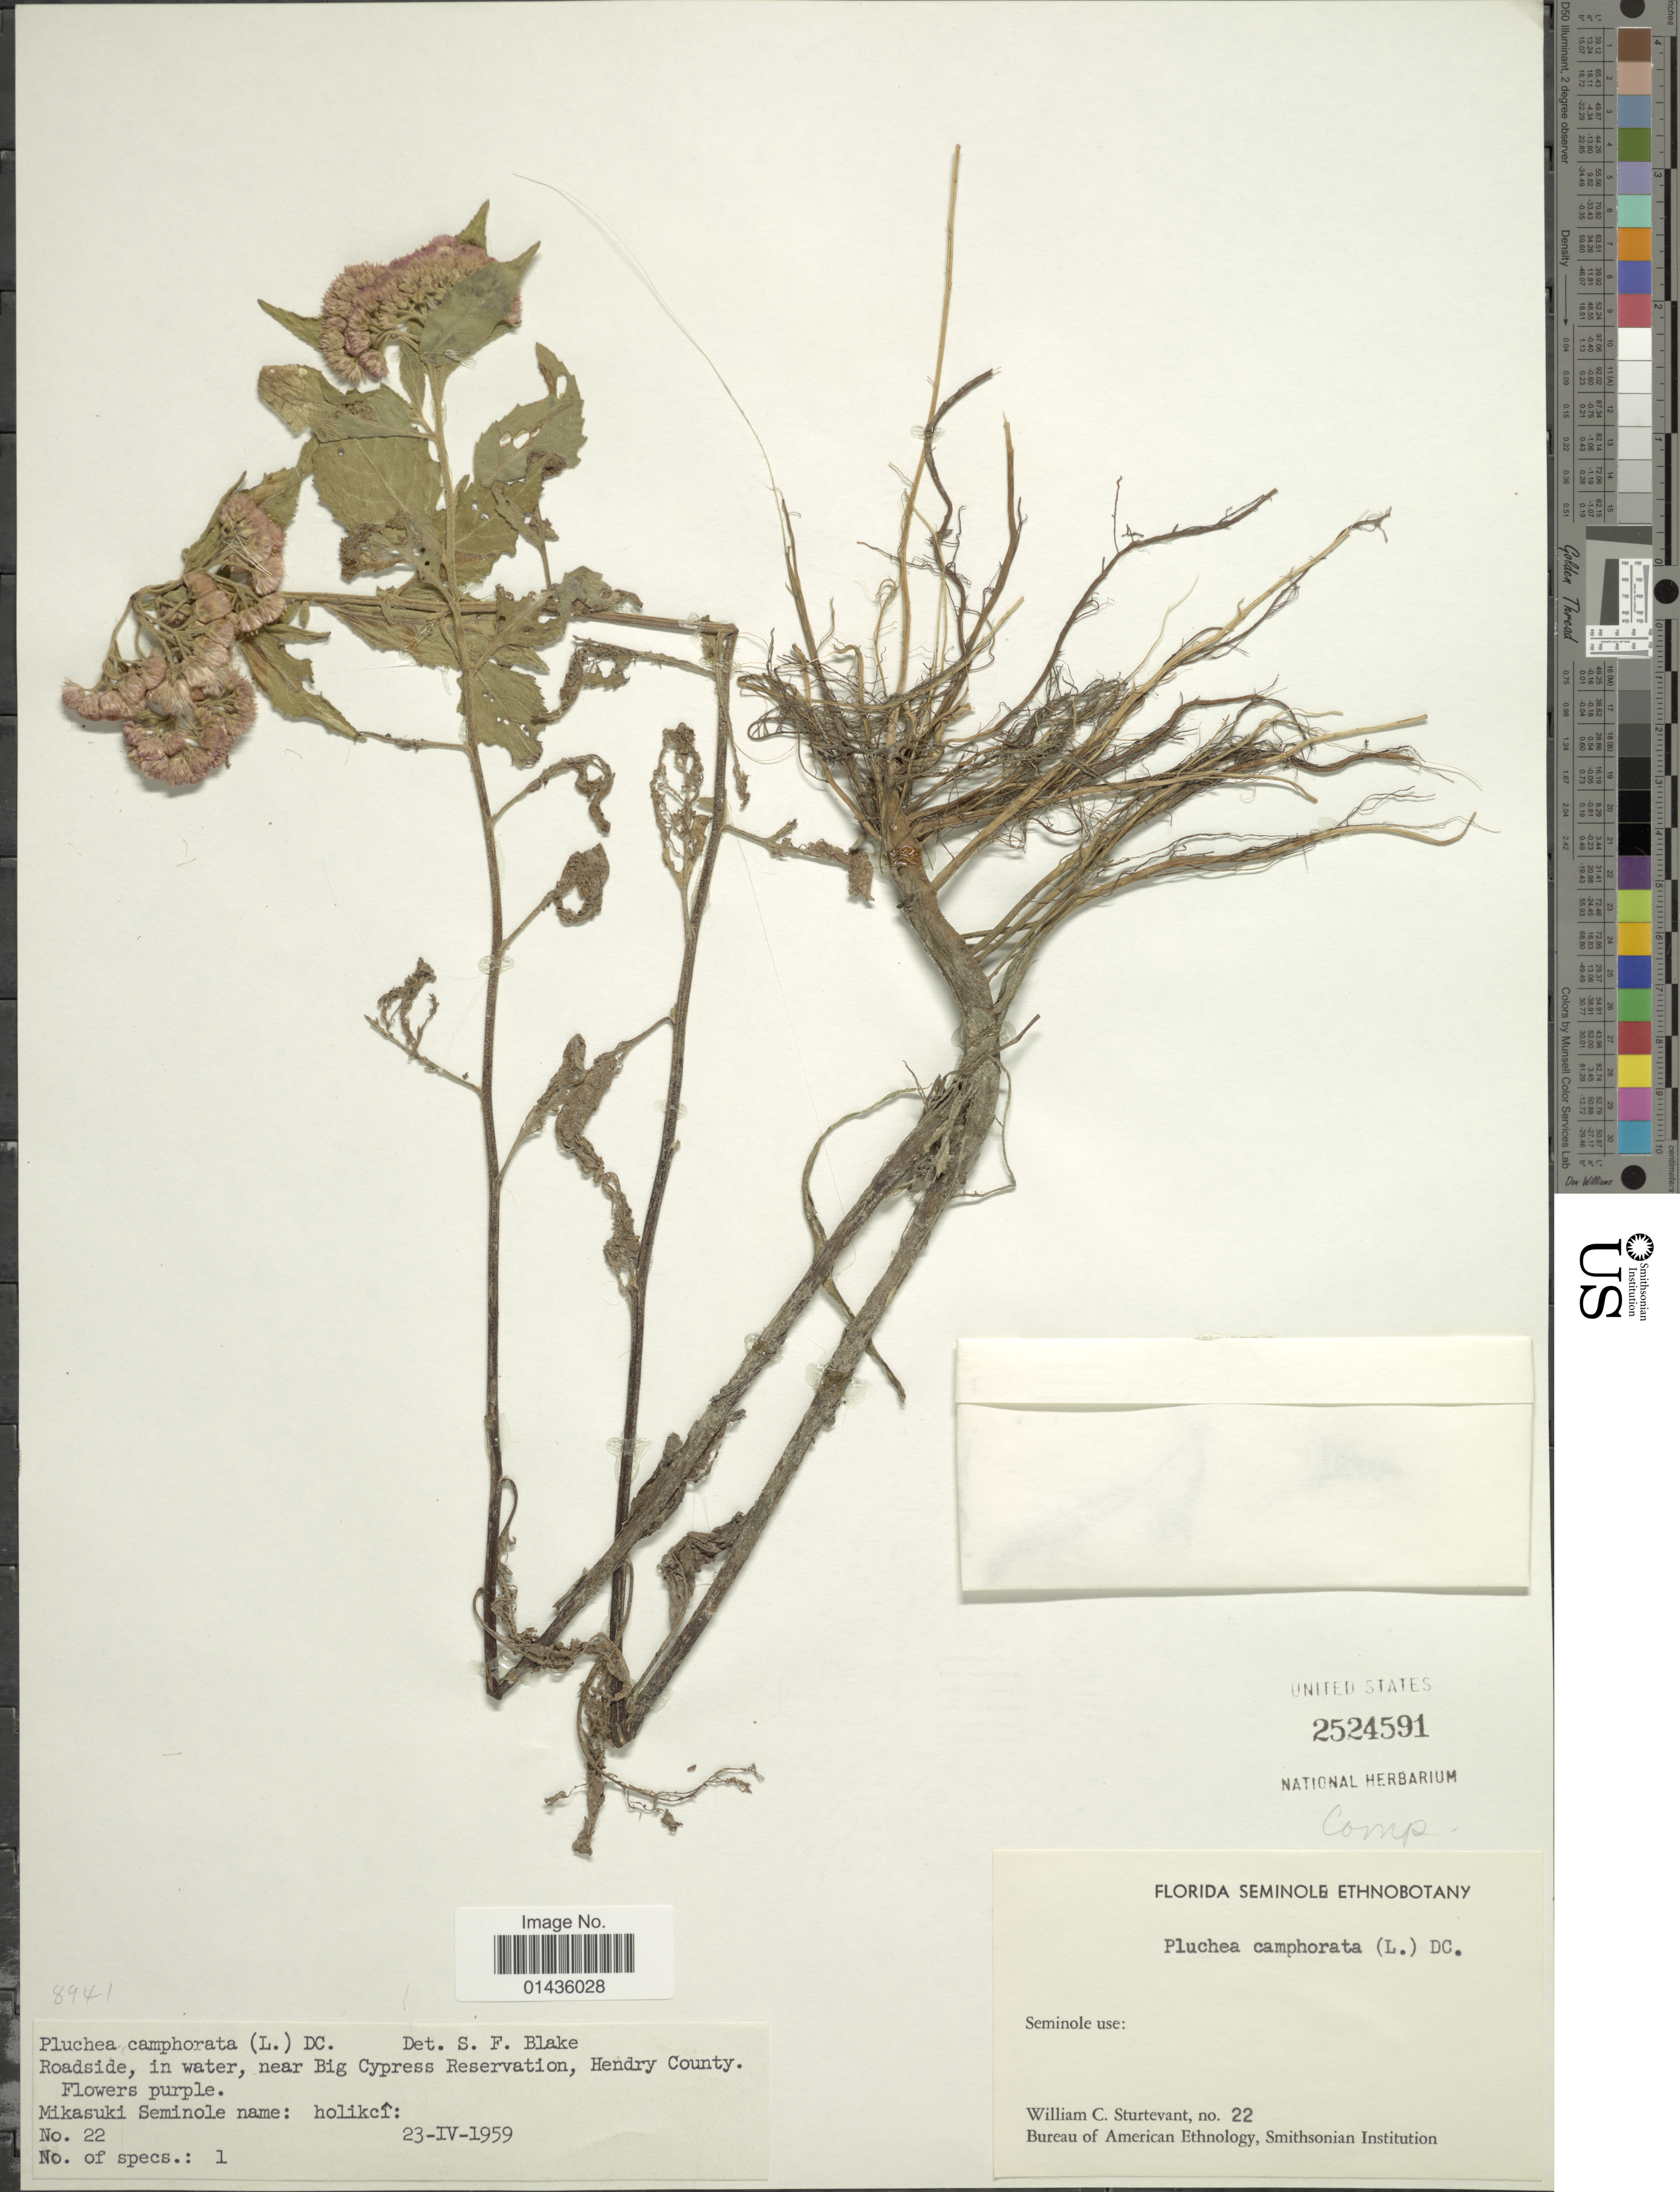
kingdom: Plantae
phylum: Tracheophyta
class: Magnoliopsida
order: Asterales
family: Asteraceae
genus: Pluchea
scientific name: Pluchea camphorata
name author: (L.) DC.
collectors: W. Sturtevant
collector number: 22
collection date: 1959-04-23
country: United States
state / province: Florida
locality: Near Big Cypress Reservation, Hendry County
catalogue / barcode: US 2524591